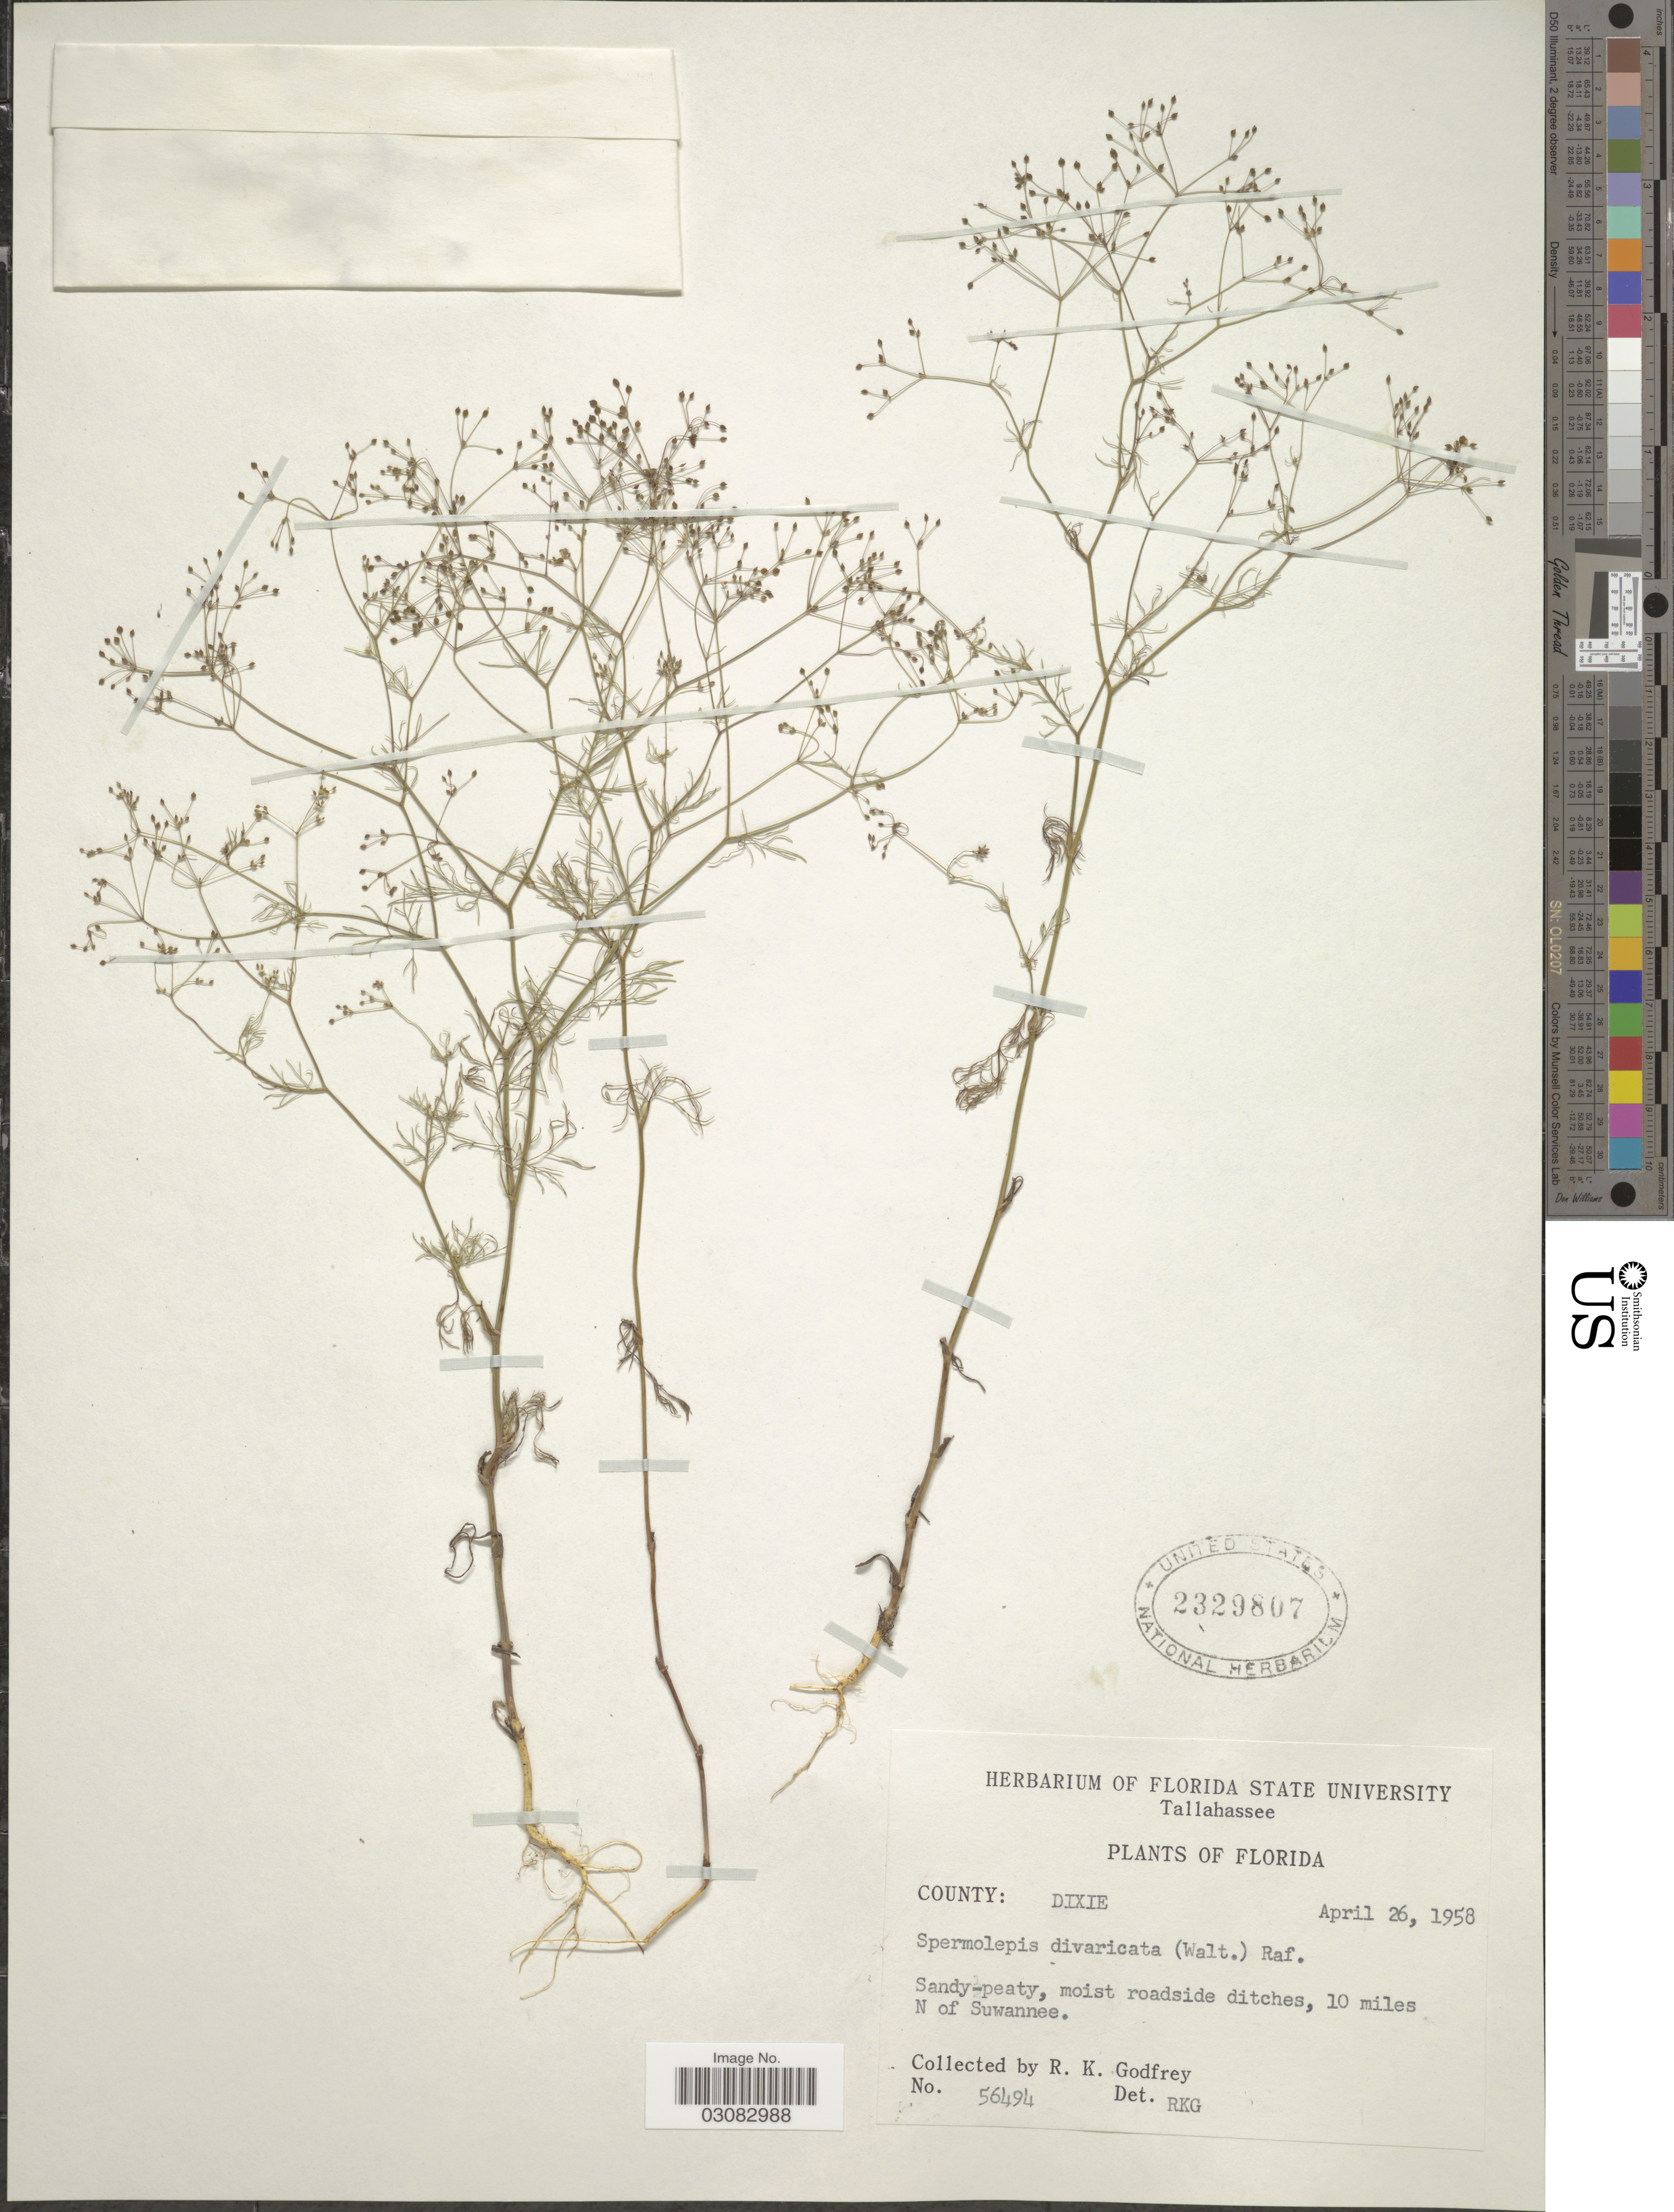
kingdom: Plantae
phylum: Tracheophyta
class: Magnoliopsida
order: Apiales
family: Apiaceae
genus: Spermolepis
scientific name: Spermolepis divaricata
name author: (Walter) Raf.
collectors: R. K. Godfrey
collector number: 56494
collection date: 1958-04-26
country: United States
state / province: Florida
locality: County: Dixie, 10 miles N of Suwannee.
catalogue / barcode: US 2329807